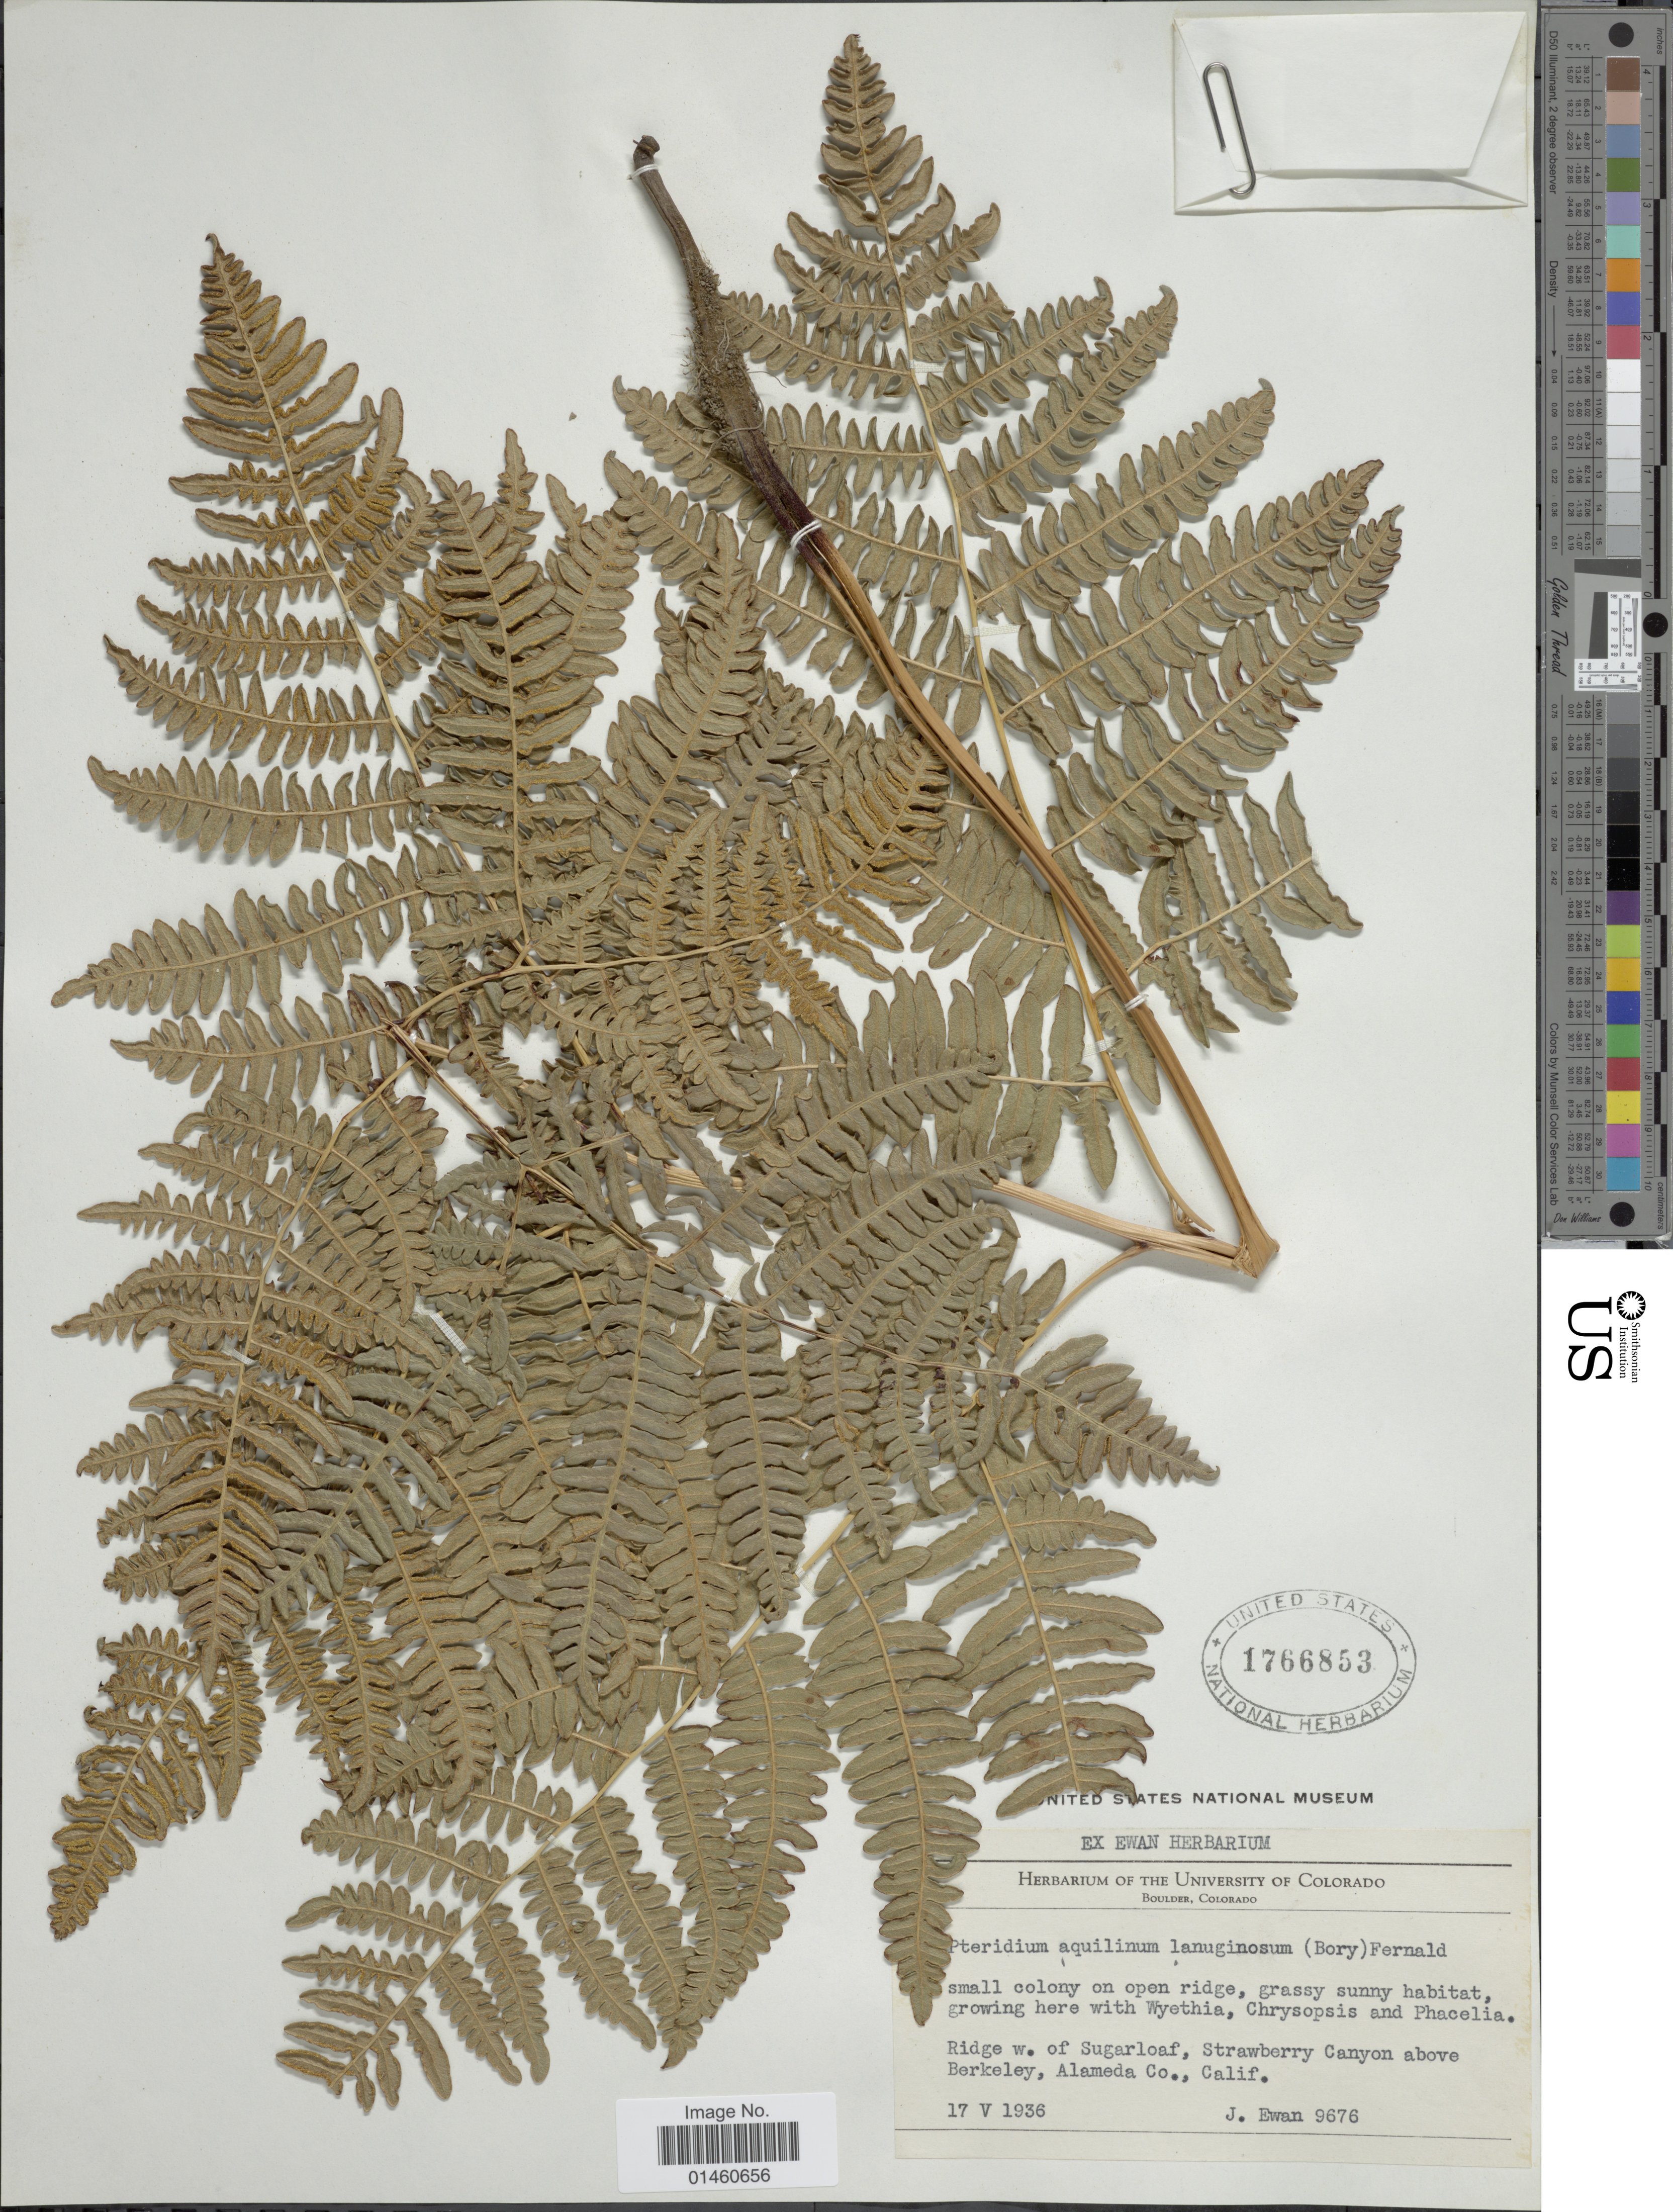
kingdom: Plantae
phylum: Tracheophyta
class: Polypodiopsida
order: Polypodiales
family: Dennstaedtiaceae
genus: Pteridium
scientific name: Pteridium pubescens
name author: (Underw.) Christenh.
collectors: J. A. Ewan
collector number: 9676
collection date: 1936-05-17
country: United States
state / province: California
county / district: Alameda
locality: Ridge w. of Sugarloaf, Strawberry Canyon above Berkeley, Alameda Co.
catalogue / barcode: US 1766853